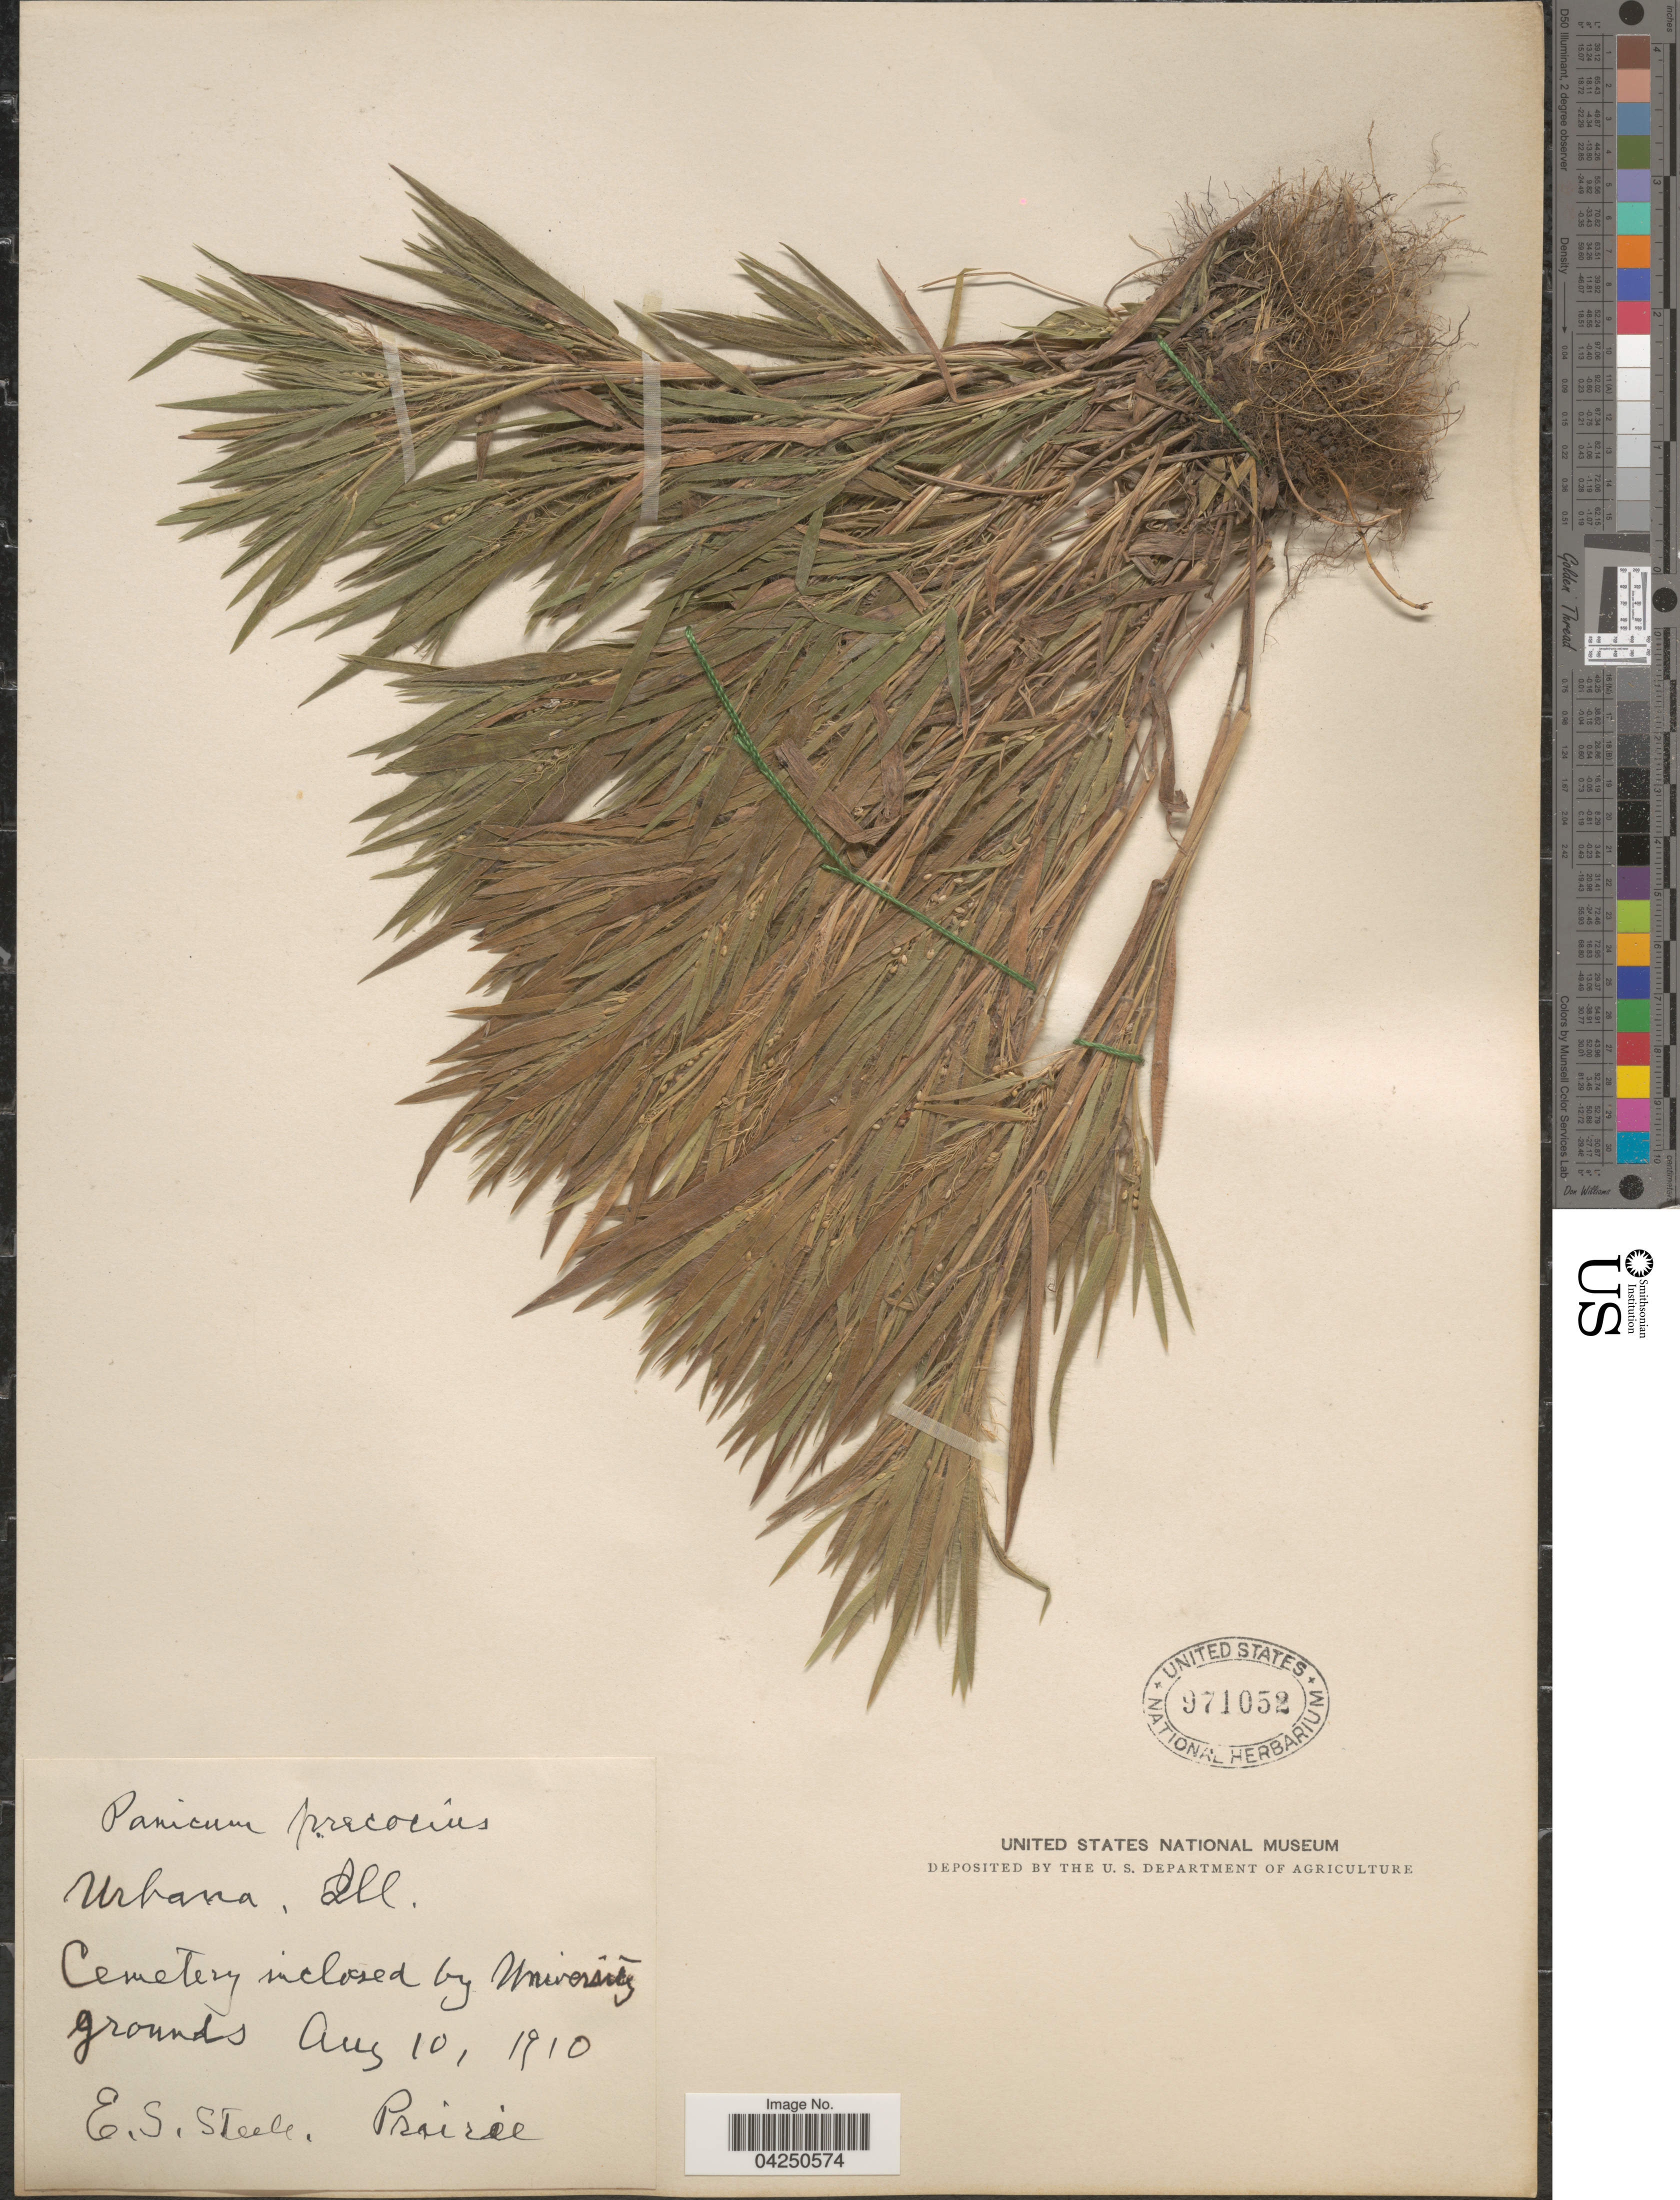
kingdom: Plantae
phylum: Tracheophyta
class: Liliopsida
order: Poales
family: Poaceae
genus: Dichanthelium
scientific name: Dichanthelium acuminatum var. acuminatum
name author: (Sw.) Gould & C.A. Clark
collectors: E. Steele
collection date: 1910-08-10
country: United States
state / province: Illinois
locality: Urbana.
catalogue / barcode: US 971052